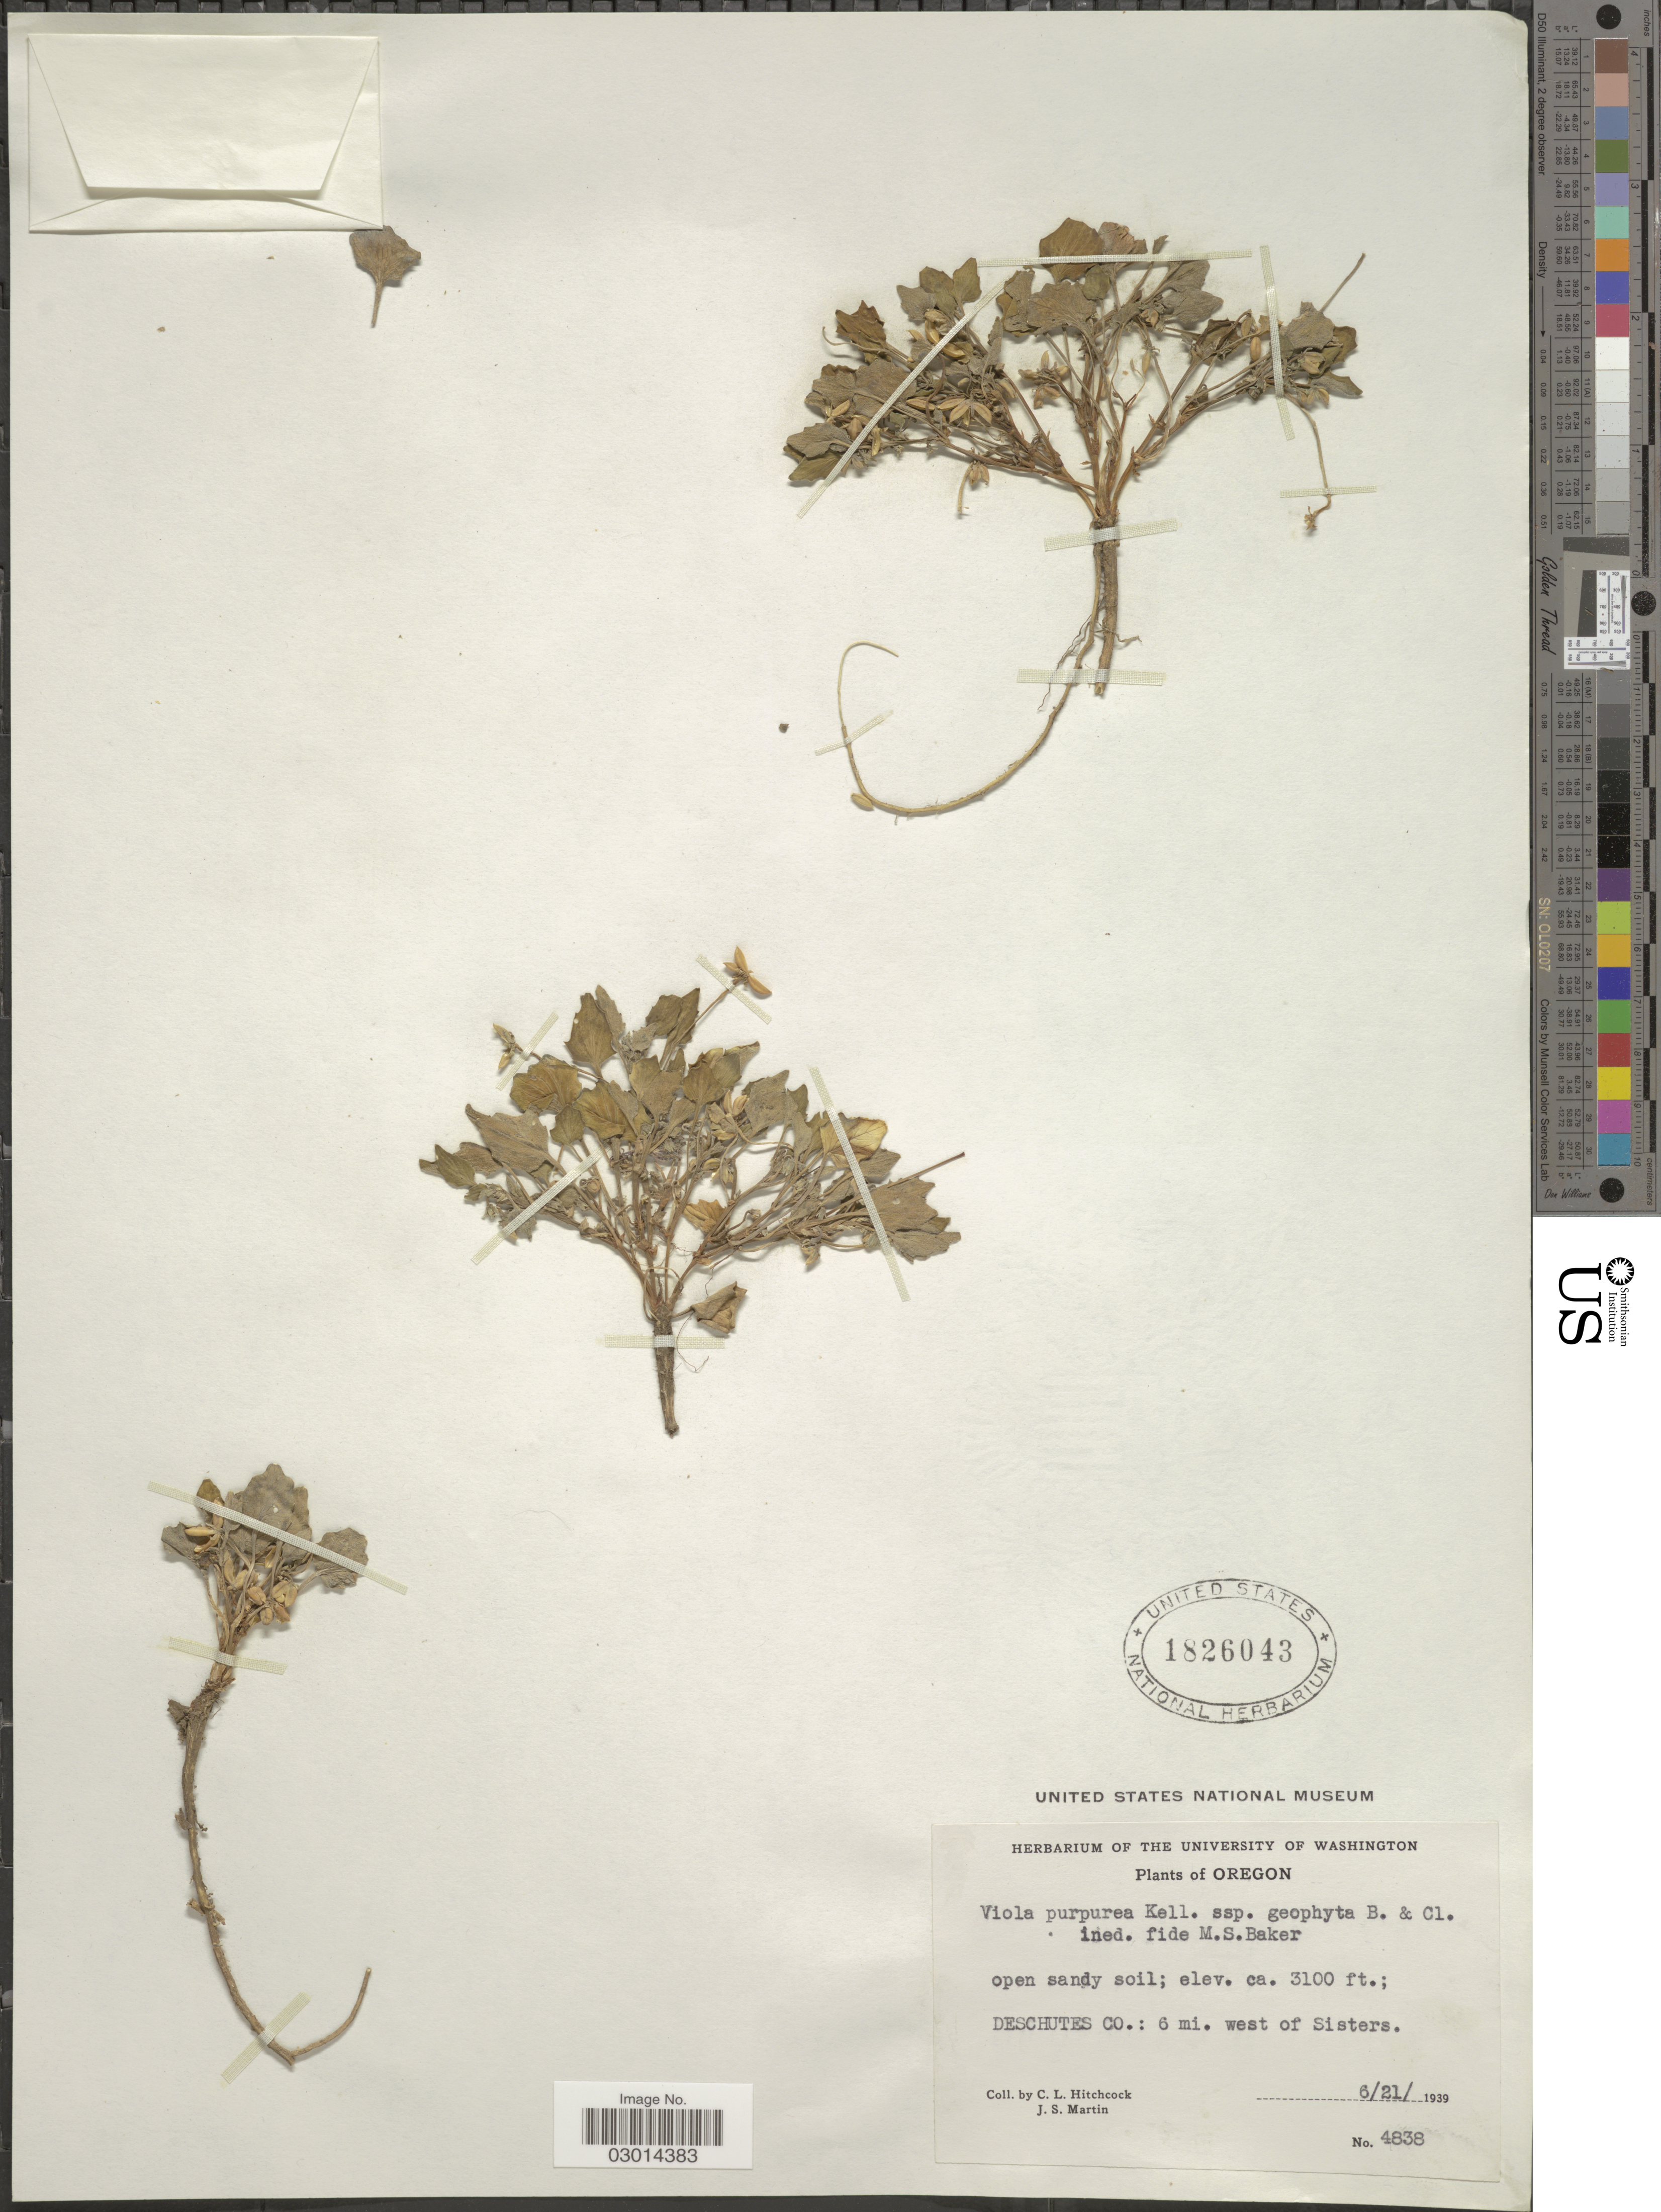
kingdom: Plantae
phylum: Tracheophyta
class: Magnoliopsida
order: Malpighiales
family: Violaceae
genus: Viola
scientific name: Viola purpurea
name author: Kellogg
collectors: C. L. Hitchcock & J. S. Martin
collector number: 4838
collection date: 1939-06-21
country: United States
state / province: Oregon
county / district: Deschutes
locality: Deschutes Co.: 6 mi. west of Sisters.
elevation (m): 945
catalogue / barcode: US 1826043